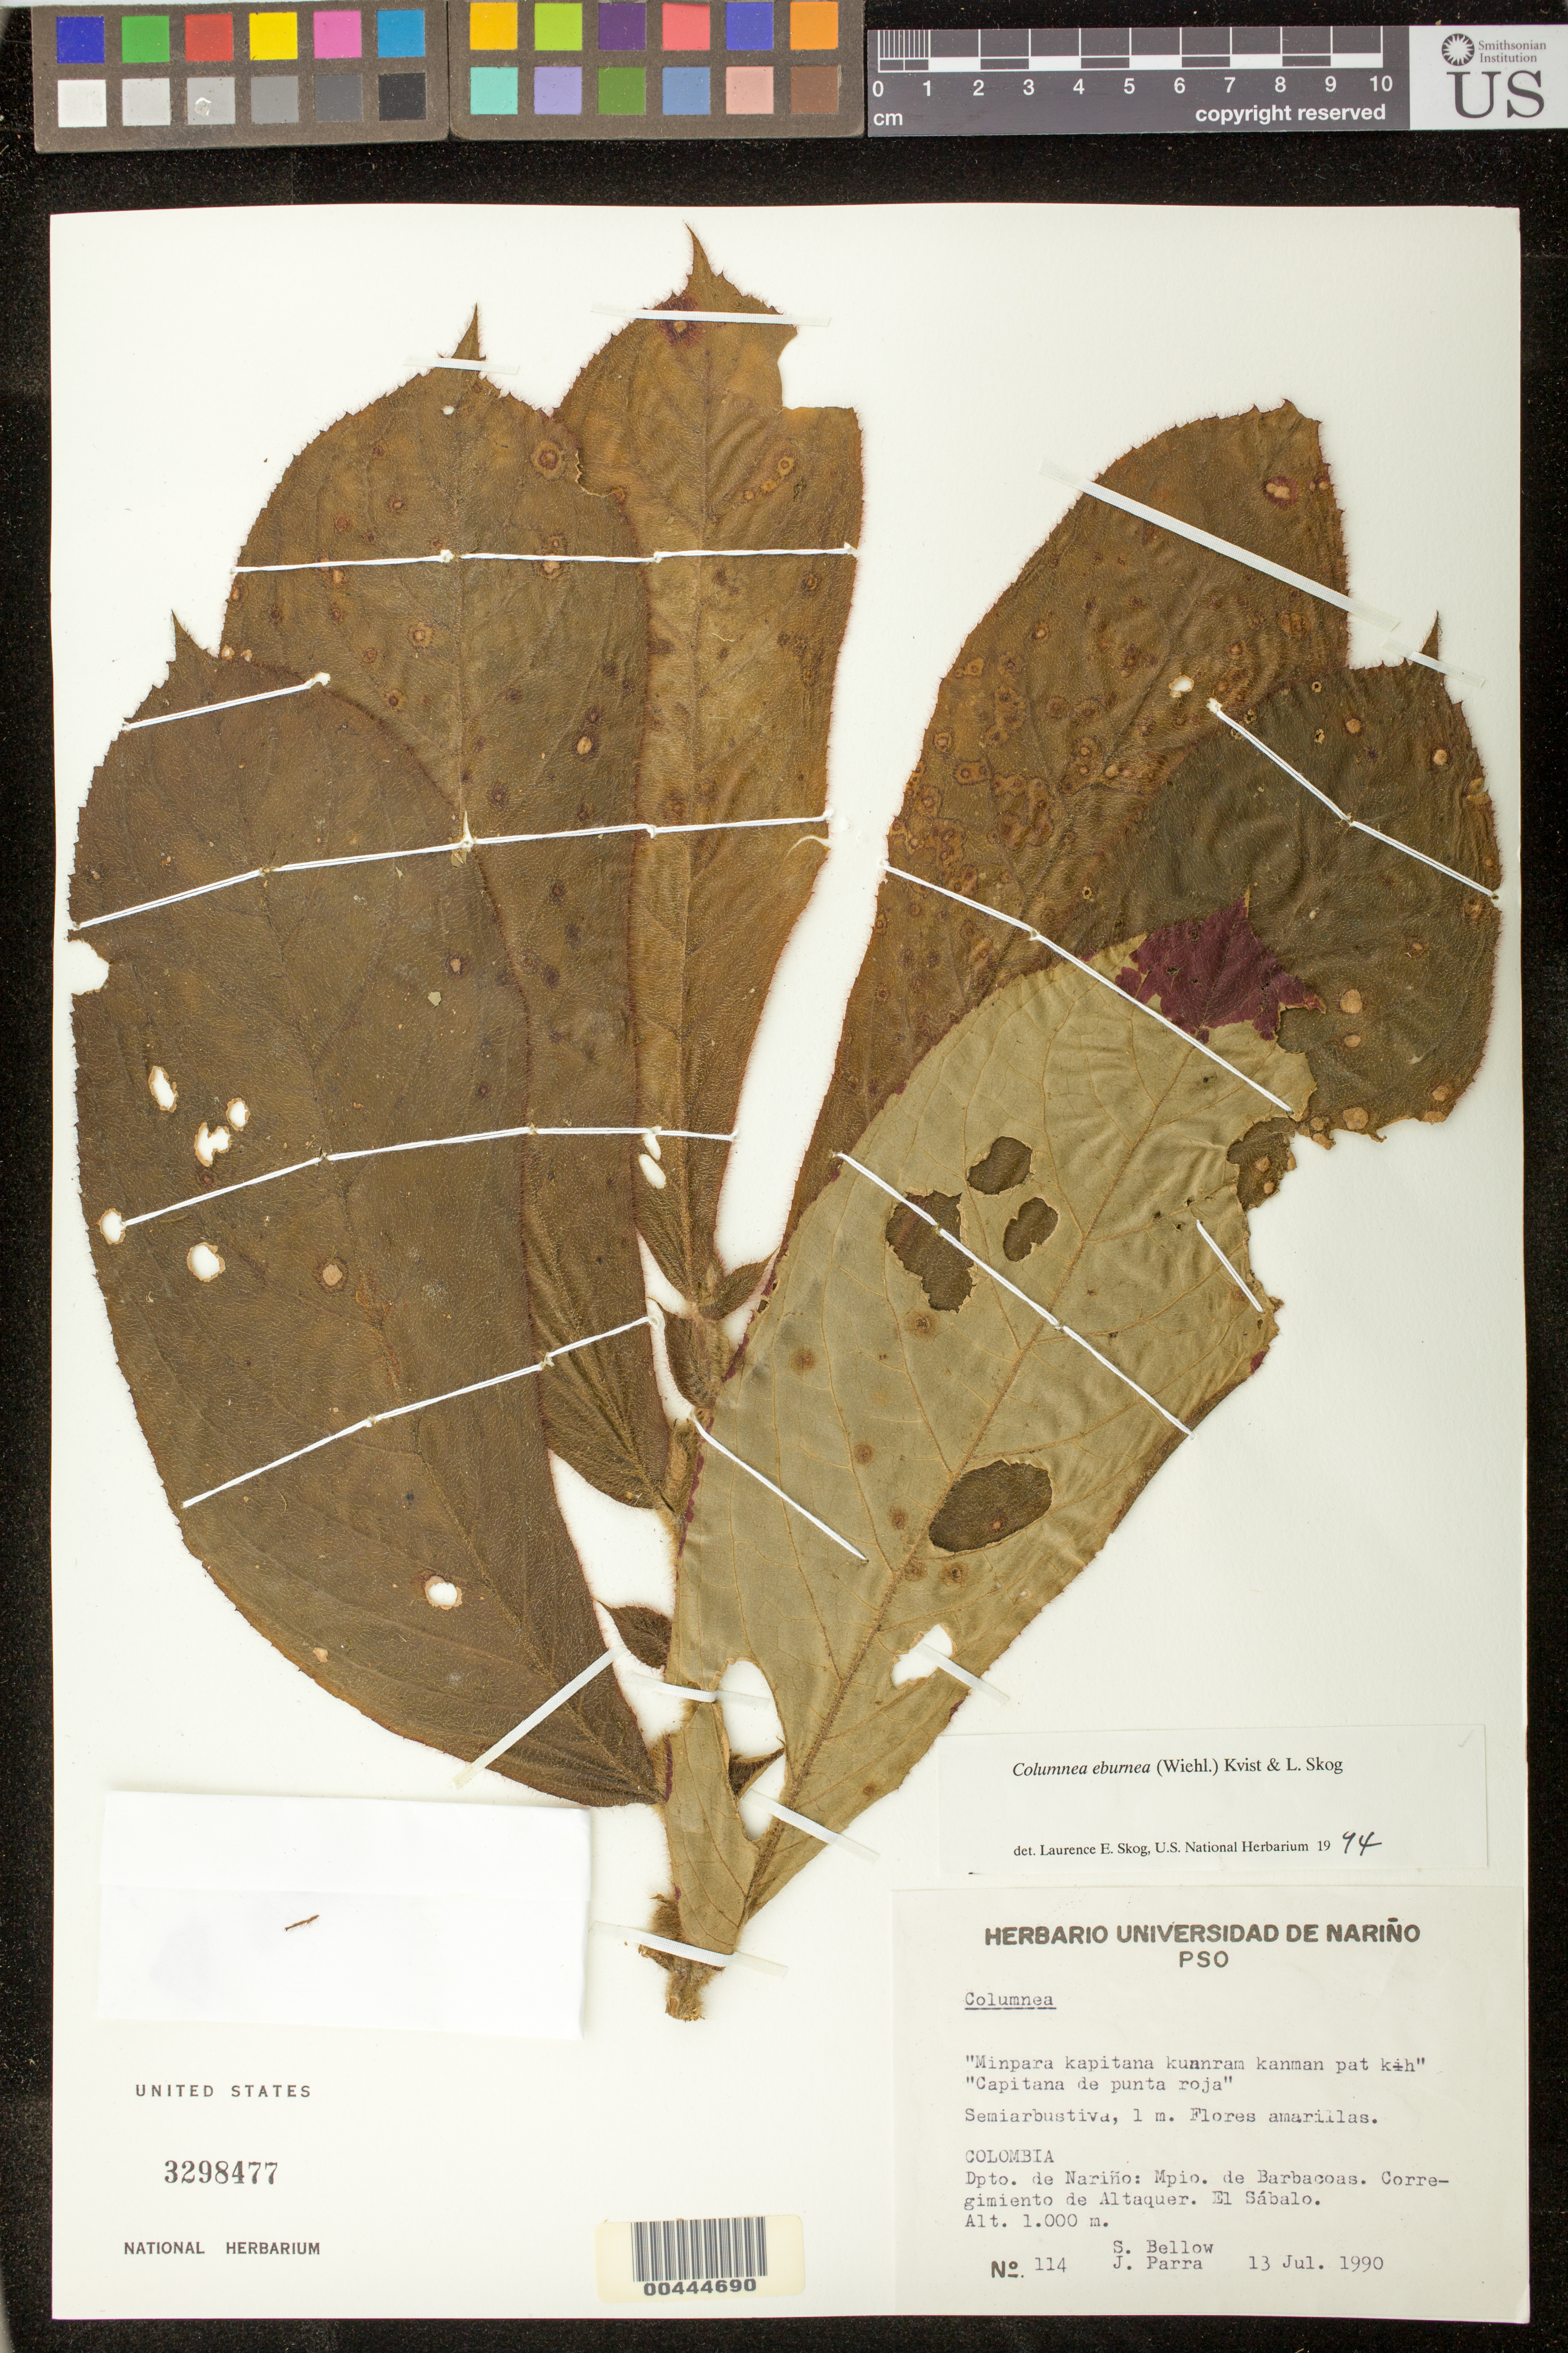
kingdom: Plantae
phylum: Tracheophyta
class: Magnoliopsida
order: Lamiales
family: Gesneriaceae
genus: Columnea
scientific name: Columnea eburnea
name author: (Wiehler) L.P. Kvist & L.E. Skog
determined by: Skog, Laurence E.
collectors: S. Bellow & J. Parra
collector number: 114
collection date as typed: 13 Jul 1990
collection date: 1990-07-13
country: Colombia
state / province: Nariño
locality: Barbacoas, corregimiento de altaquer, el sbalo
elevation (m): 1000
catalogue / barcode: US 3298477